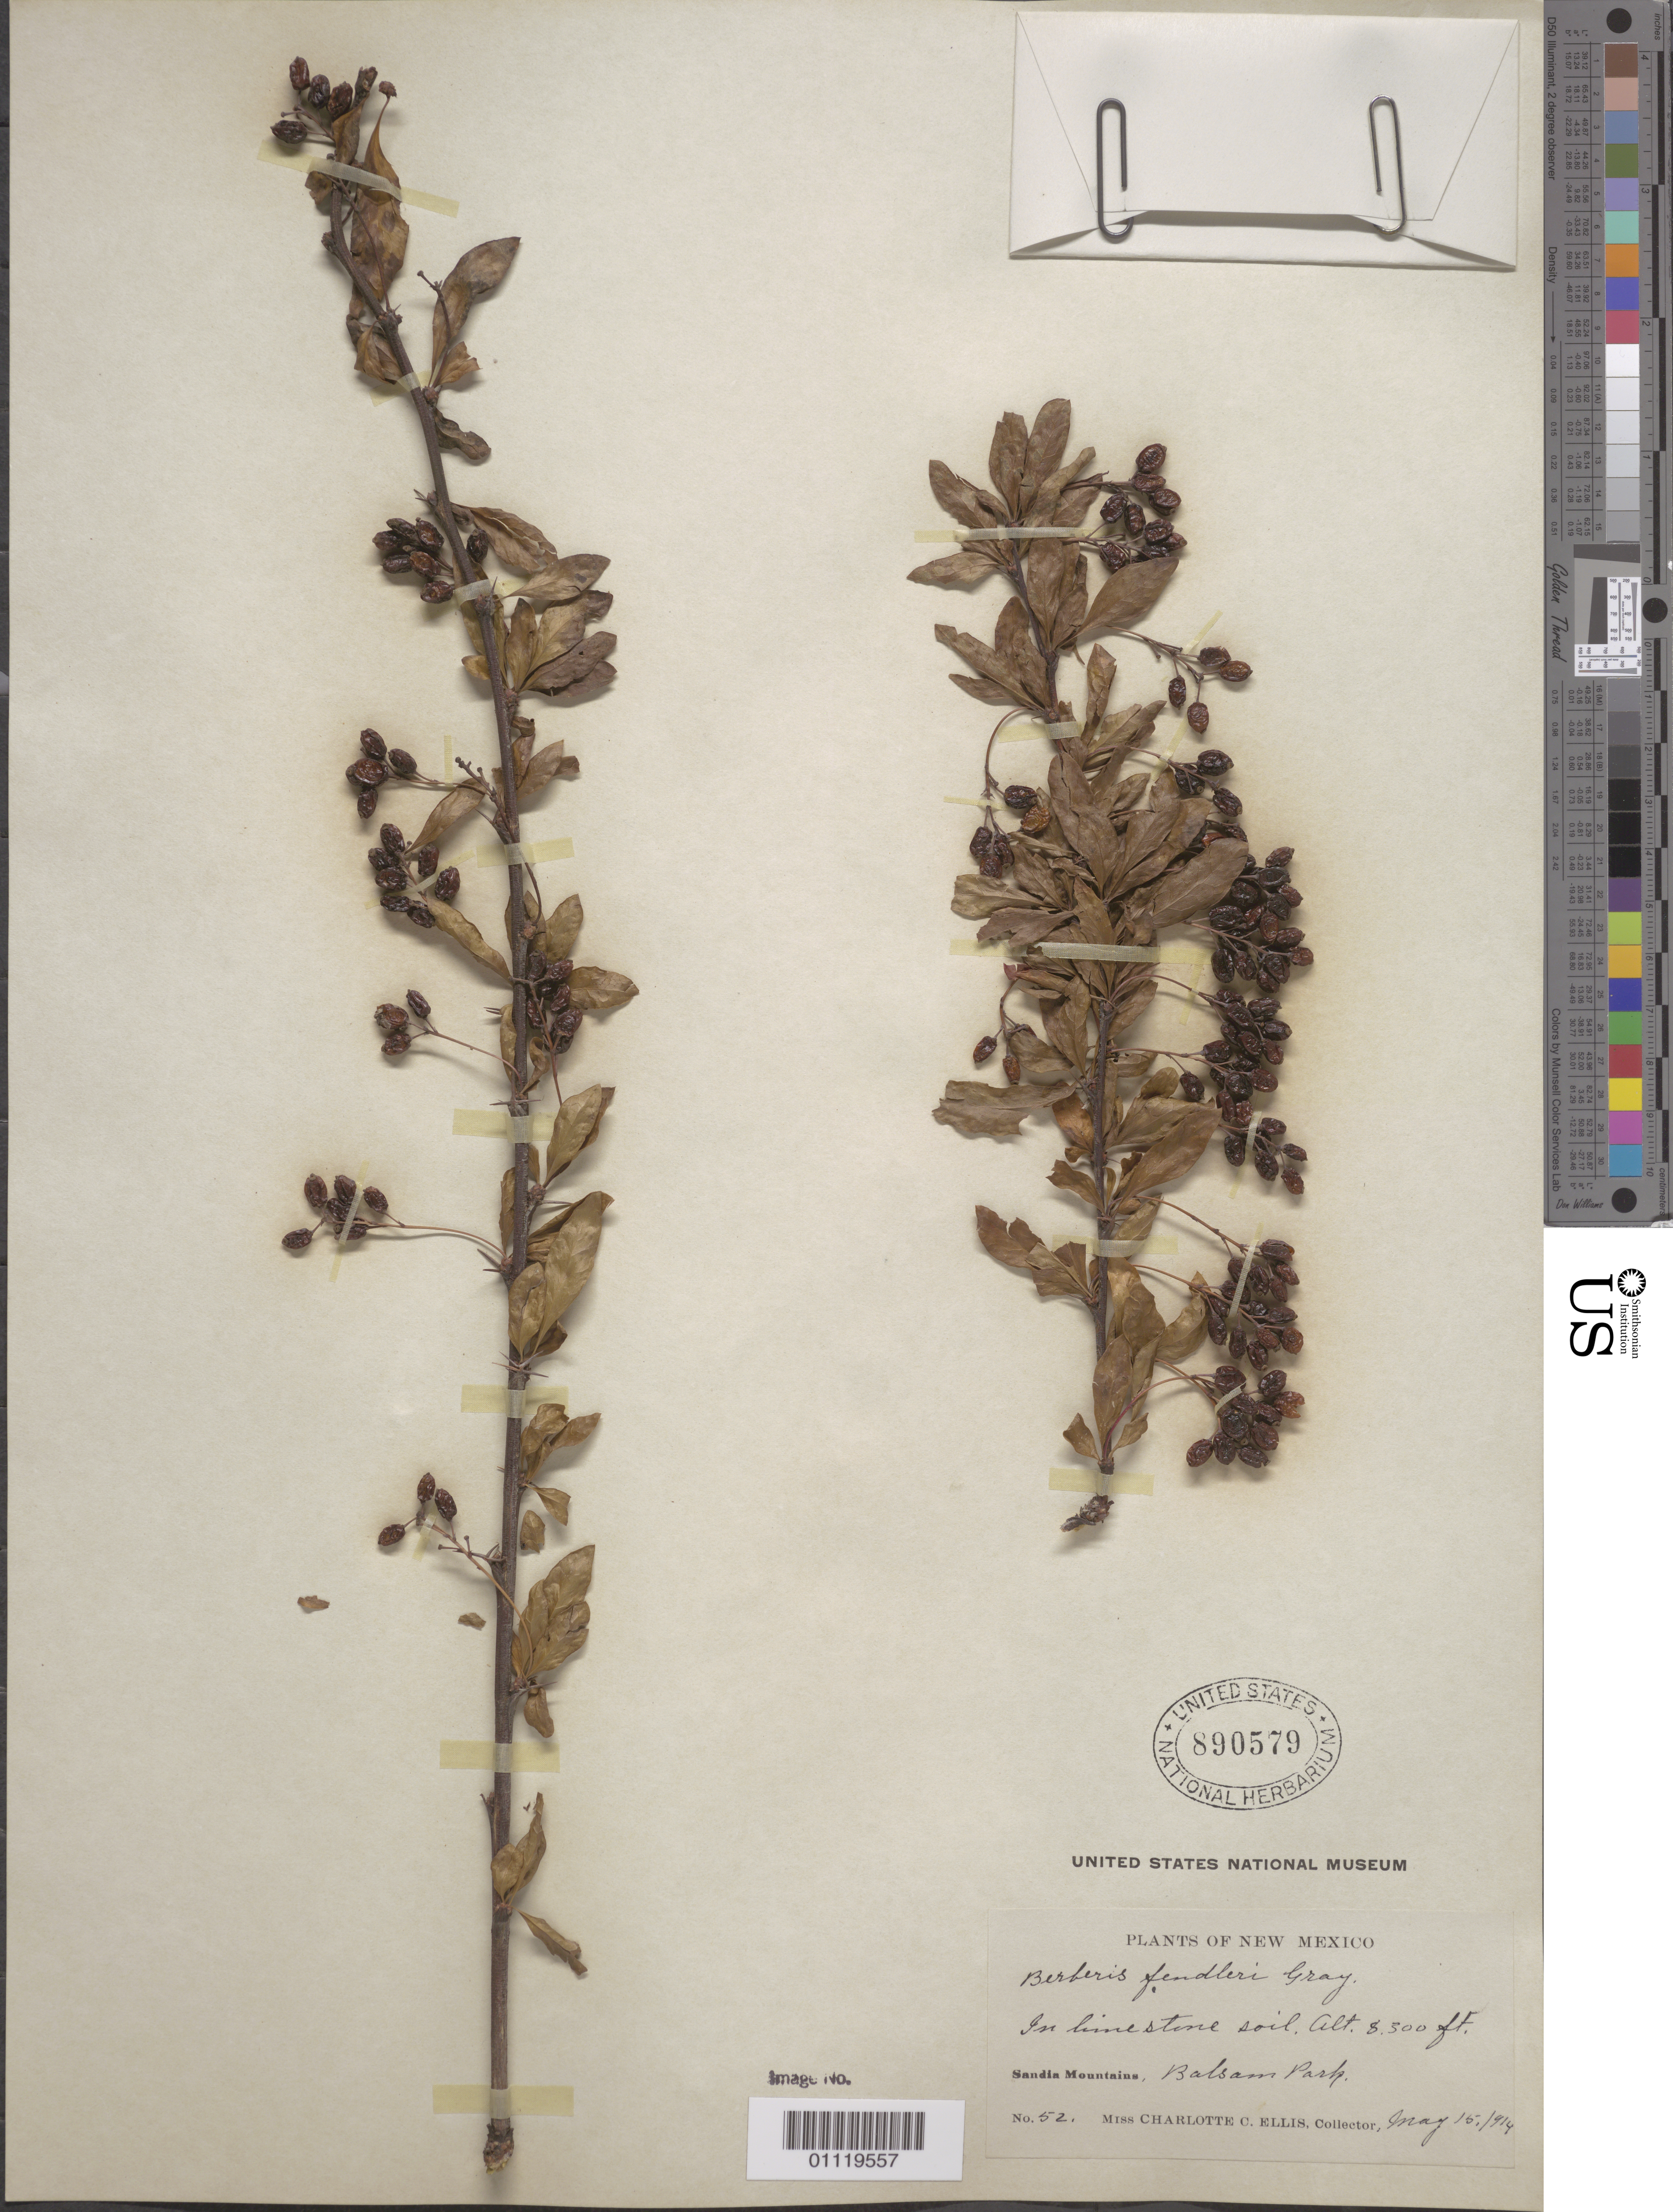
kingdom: Plantae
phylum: Tracheophyta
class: Magnoliopsida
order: Ranunculales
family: Berberidaceae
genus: Berberis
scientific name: Berberis fendleri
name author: A. Gray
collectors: C. C. Ellis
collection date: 1914-05-15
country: United States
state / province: New Mexico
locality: Balsam Park, Sandia Mountains, in limestone soil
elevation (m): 2530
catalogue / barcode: US 890579